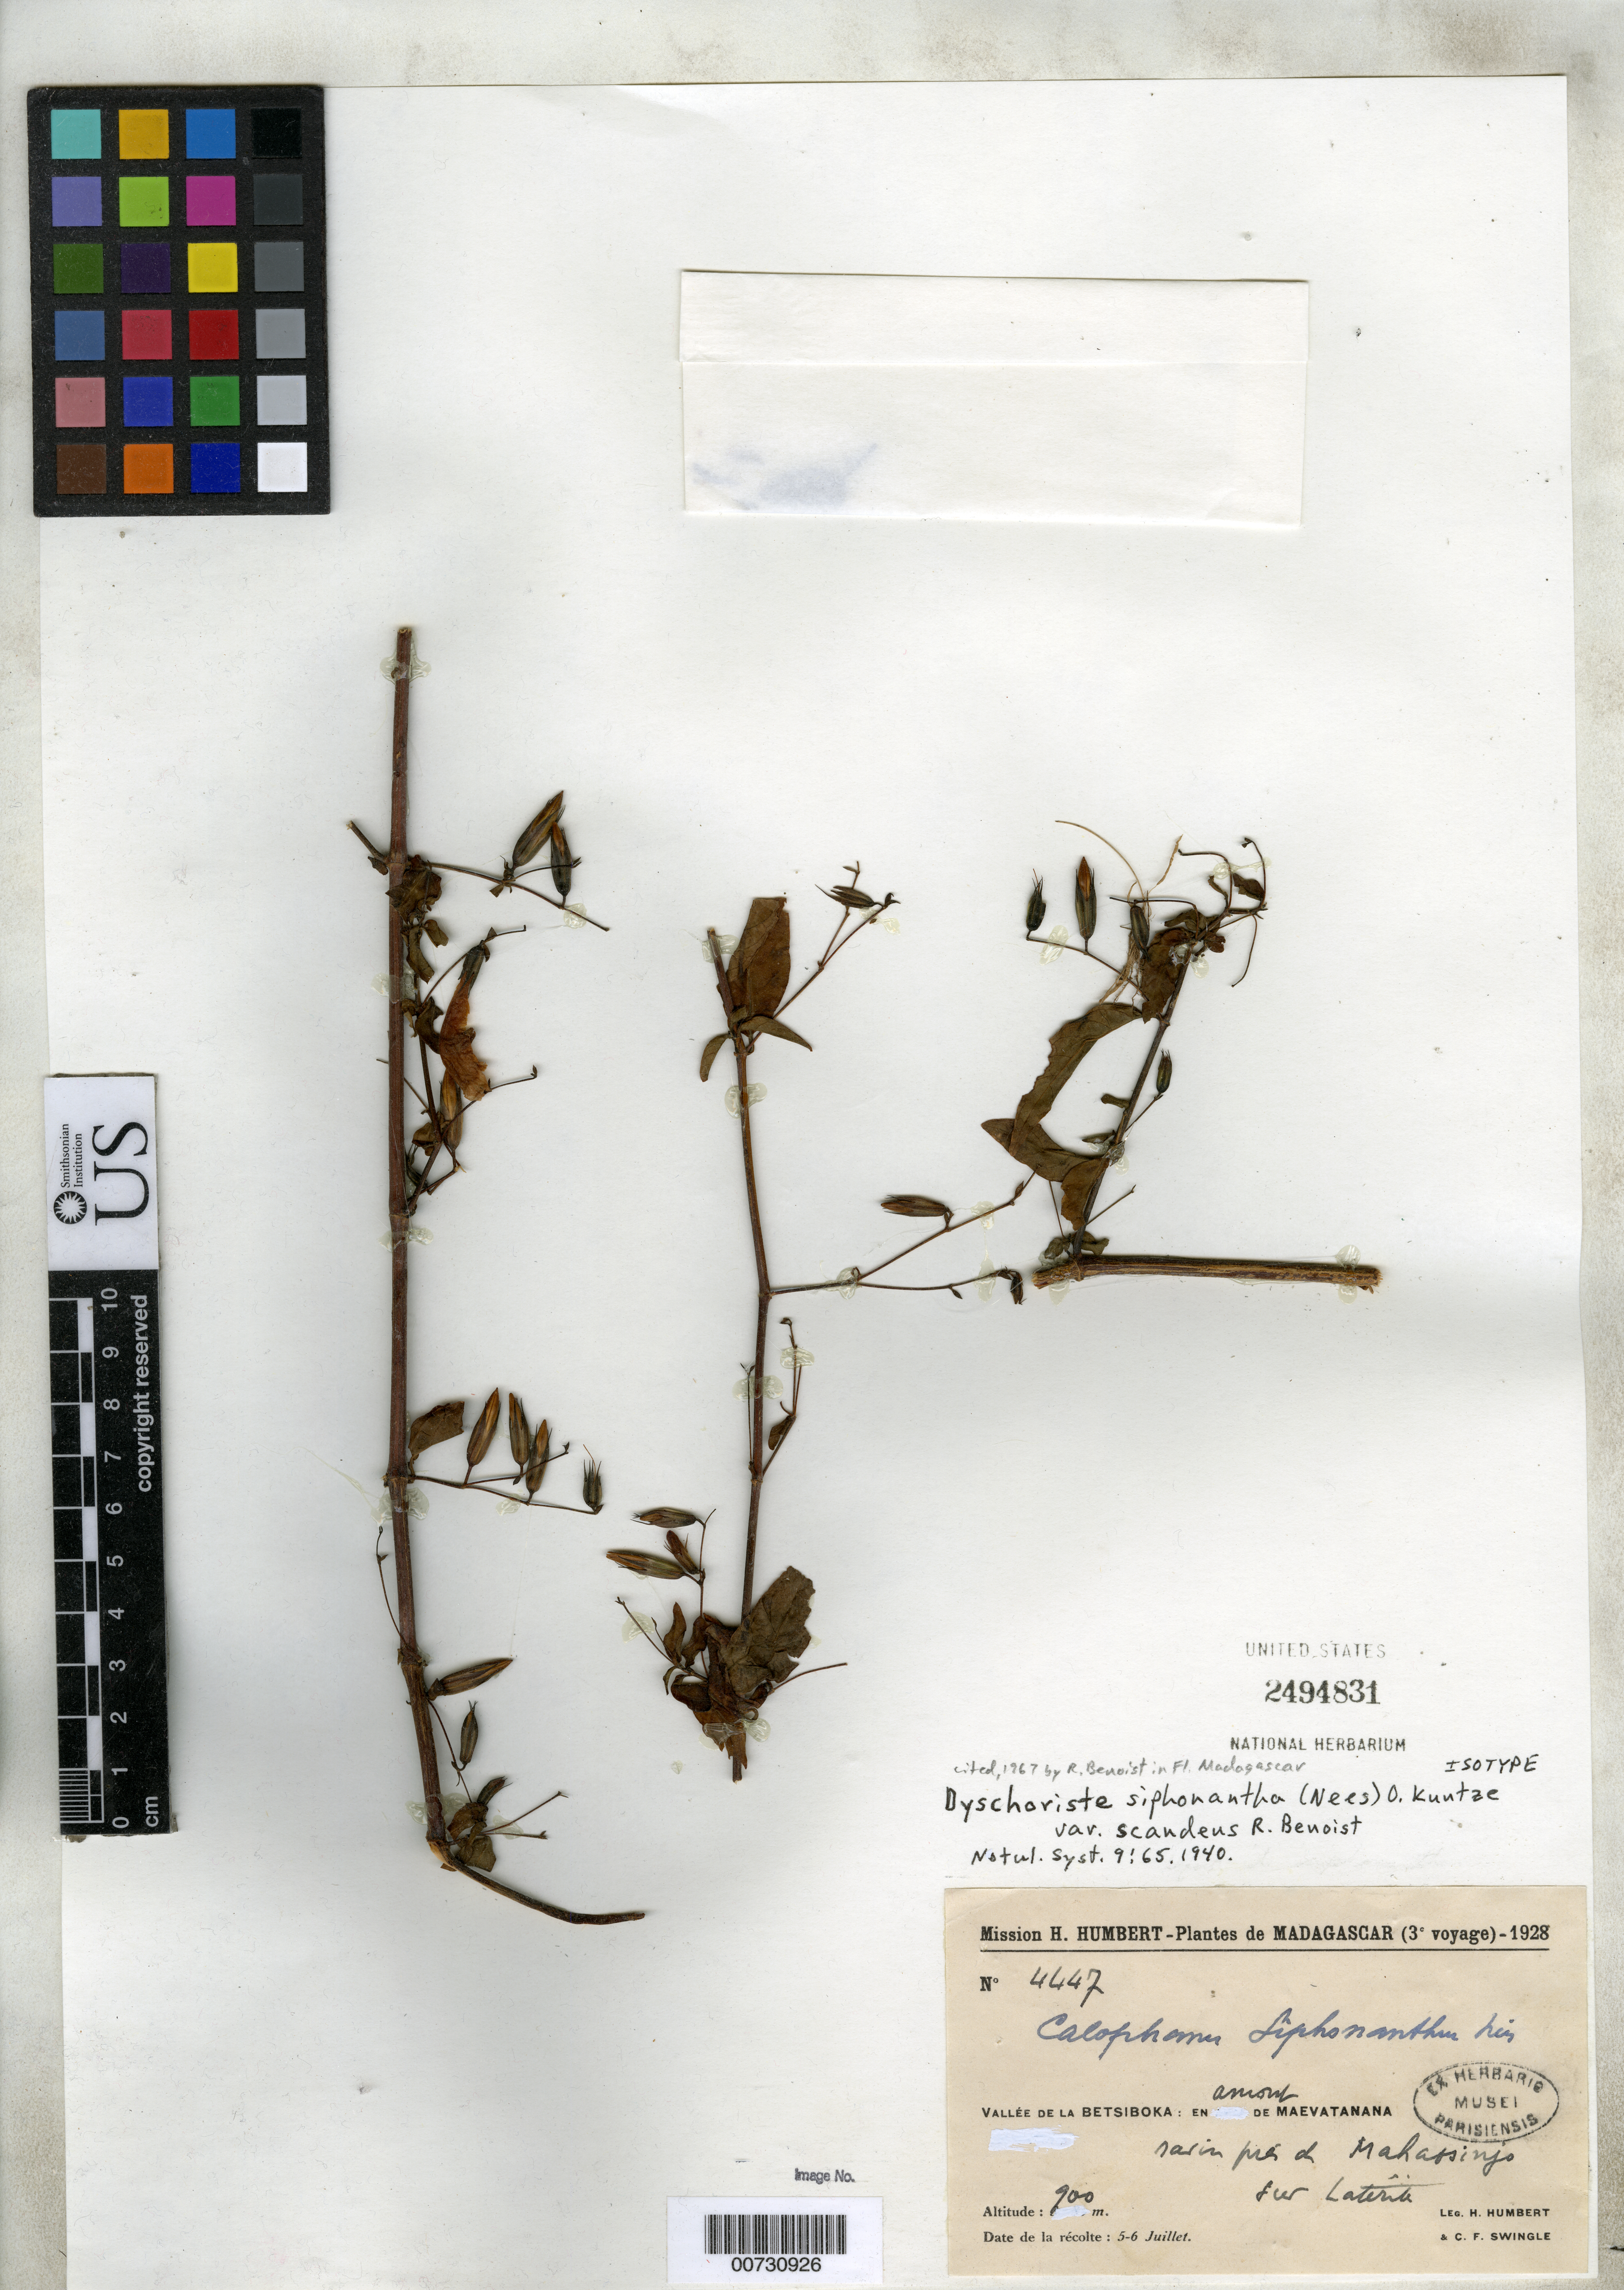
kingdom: Plantae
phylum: Tracheophyta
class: Magnoliopsida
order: Lamiales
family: Acanthaceae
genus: Dyschoriste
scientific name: Dyschoriste siphonantha var. scandens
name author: Benoist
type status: Isotype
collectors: H. Humbert & C. Swingle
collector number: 4447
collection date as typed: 05 Jul 1928 to 06 Jul 1928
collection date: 1928-07-05/1928-07-06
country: Madagascar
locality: Vallée de la Betsiboka: en amont de Maevatanana, ravin près de Mahatsinjo.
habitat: Sur latérite.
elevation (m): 900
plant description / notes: Cited 1967 by R. Benoist, Fl. Madagasc. fam. 182.; Protologue, "pentes occidentales des Tampoketsa au nord d'Ankazobe, à Mahatsinjo".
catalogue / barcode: US 2494831